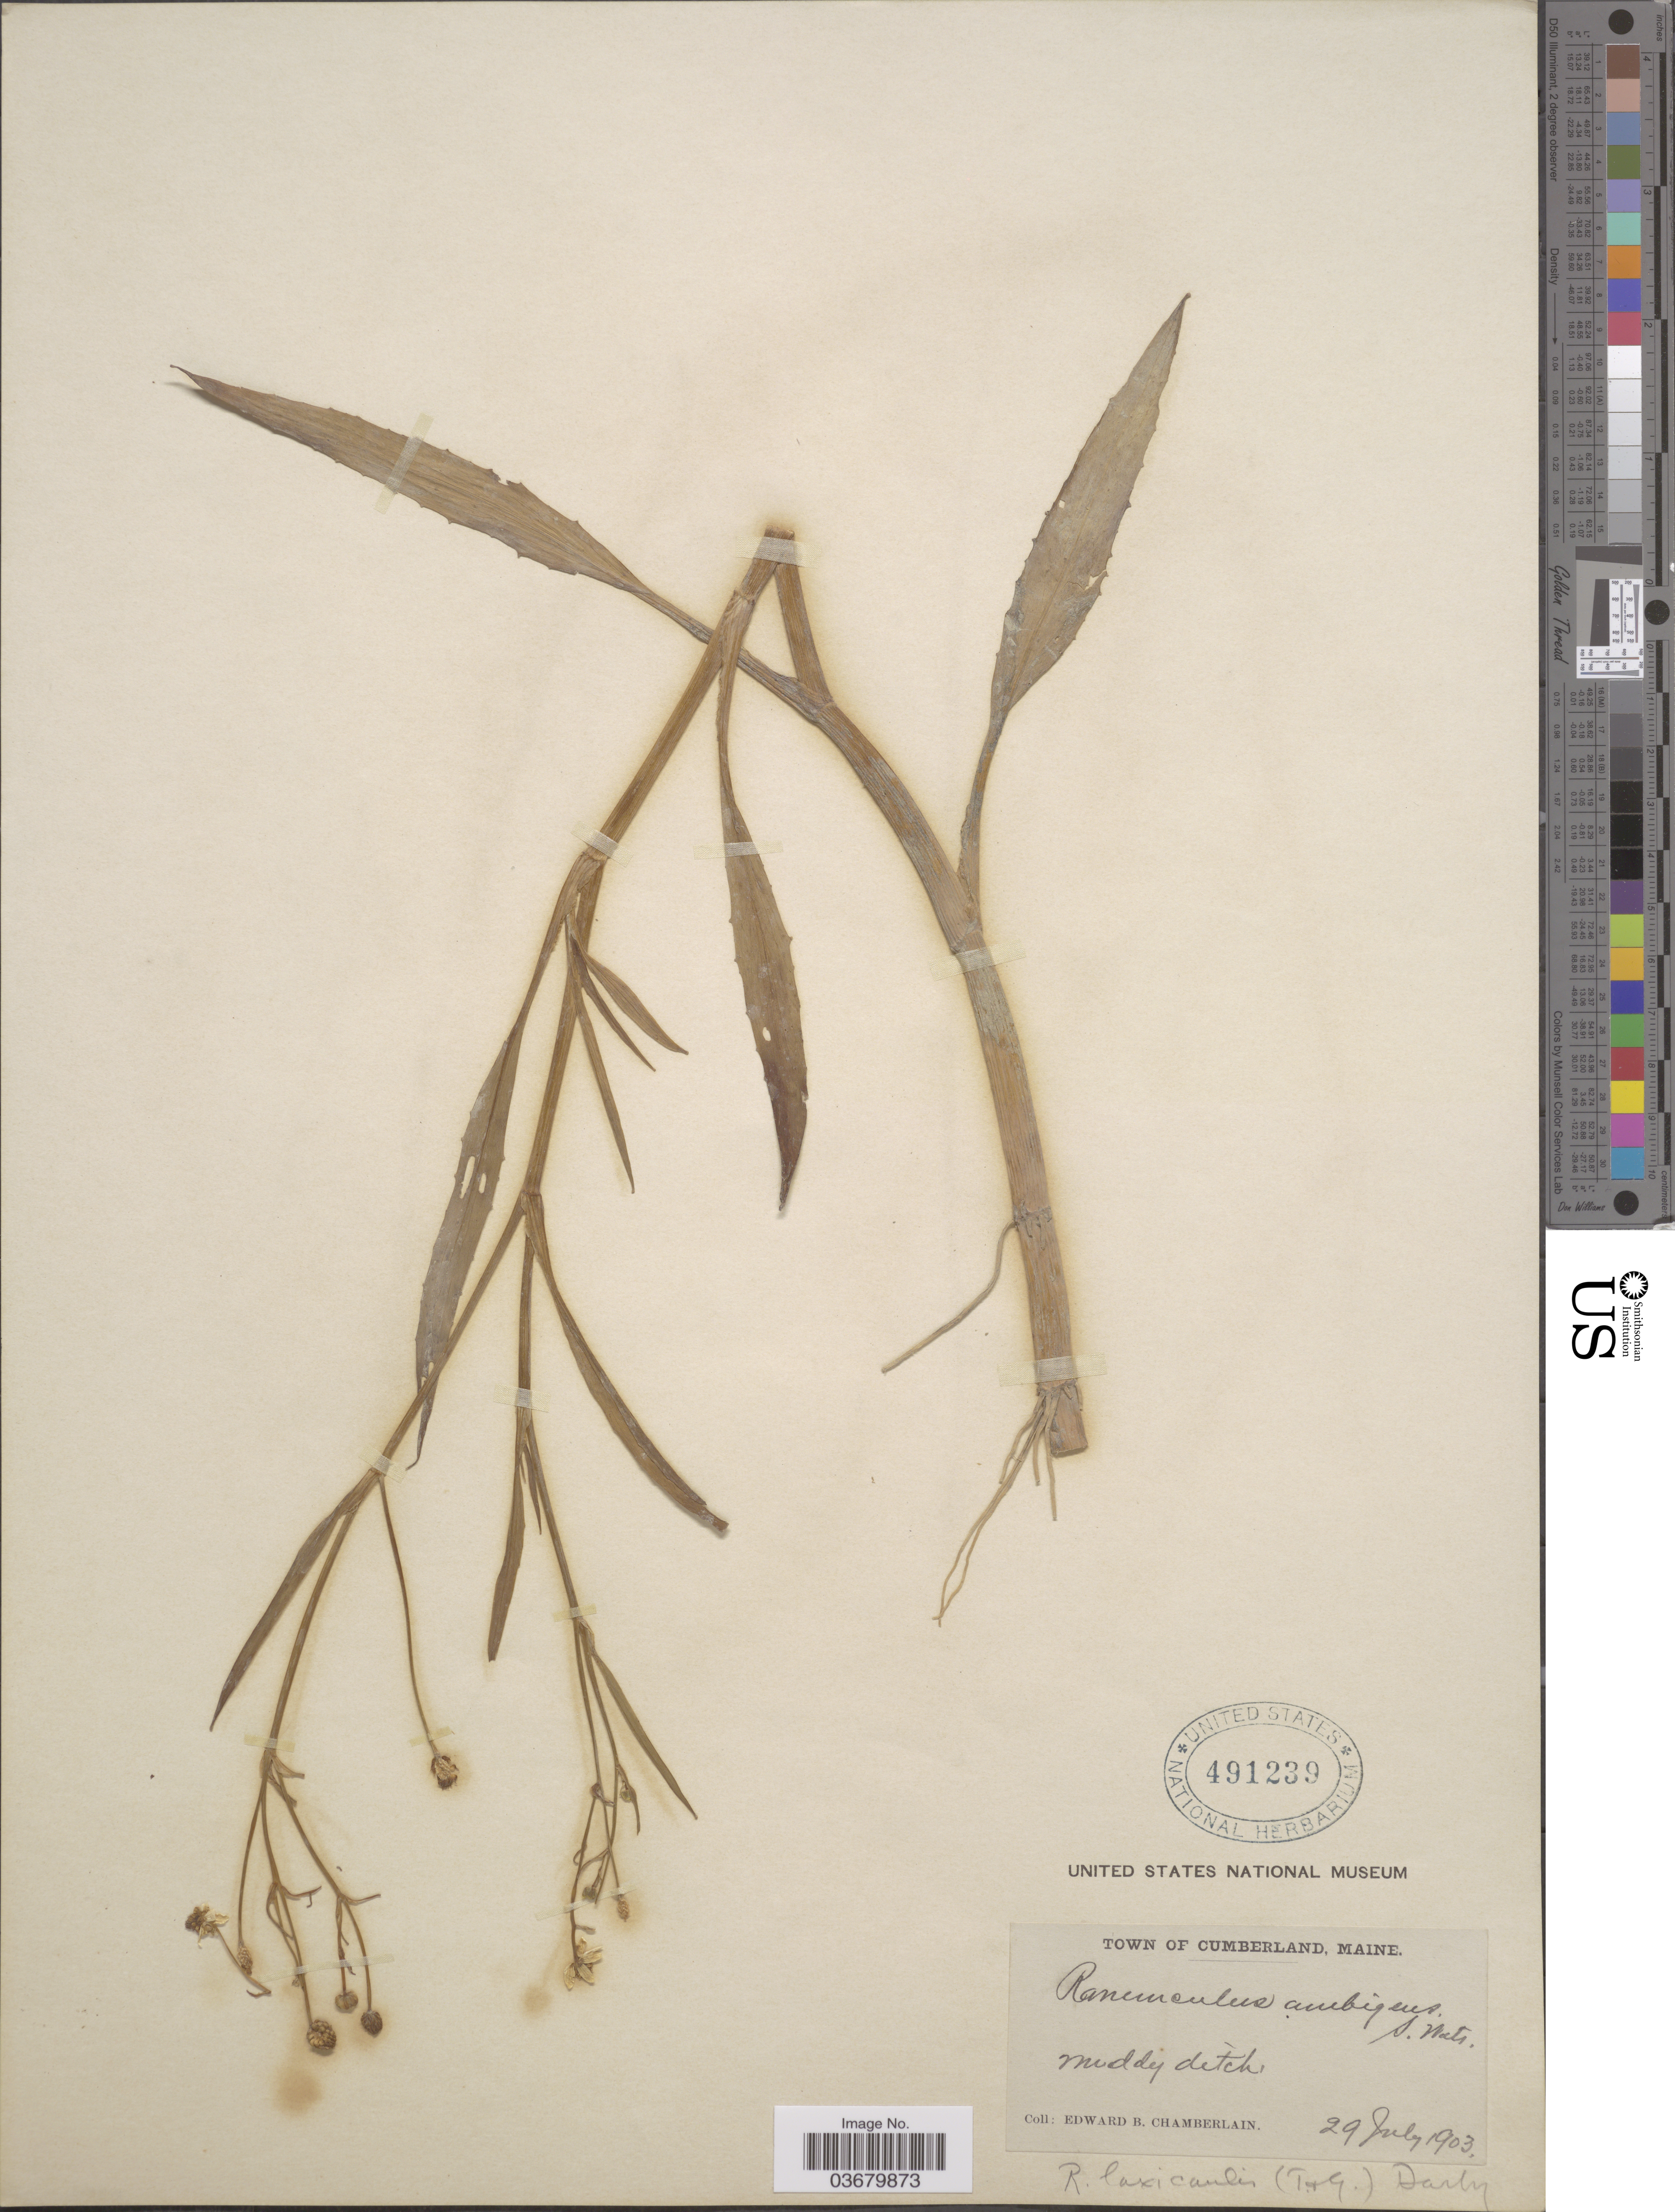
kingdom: Plantae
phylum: Tracheophyta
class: Magnoliopsida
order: Ranunculales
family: Ranunculaceae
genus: Ranunculus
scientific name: Ranunculus ambigens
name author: S. Watson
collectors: E. Chamberlain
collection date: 1903-07-29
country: United States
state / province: Maine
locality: Town of Cumberland.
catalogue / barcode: US 491239